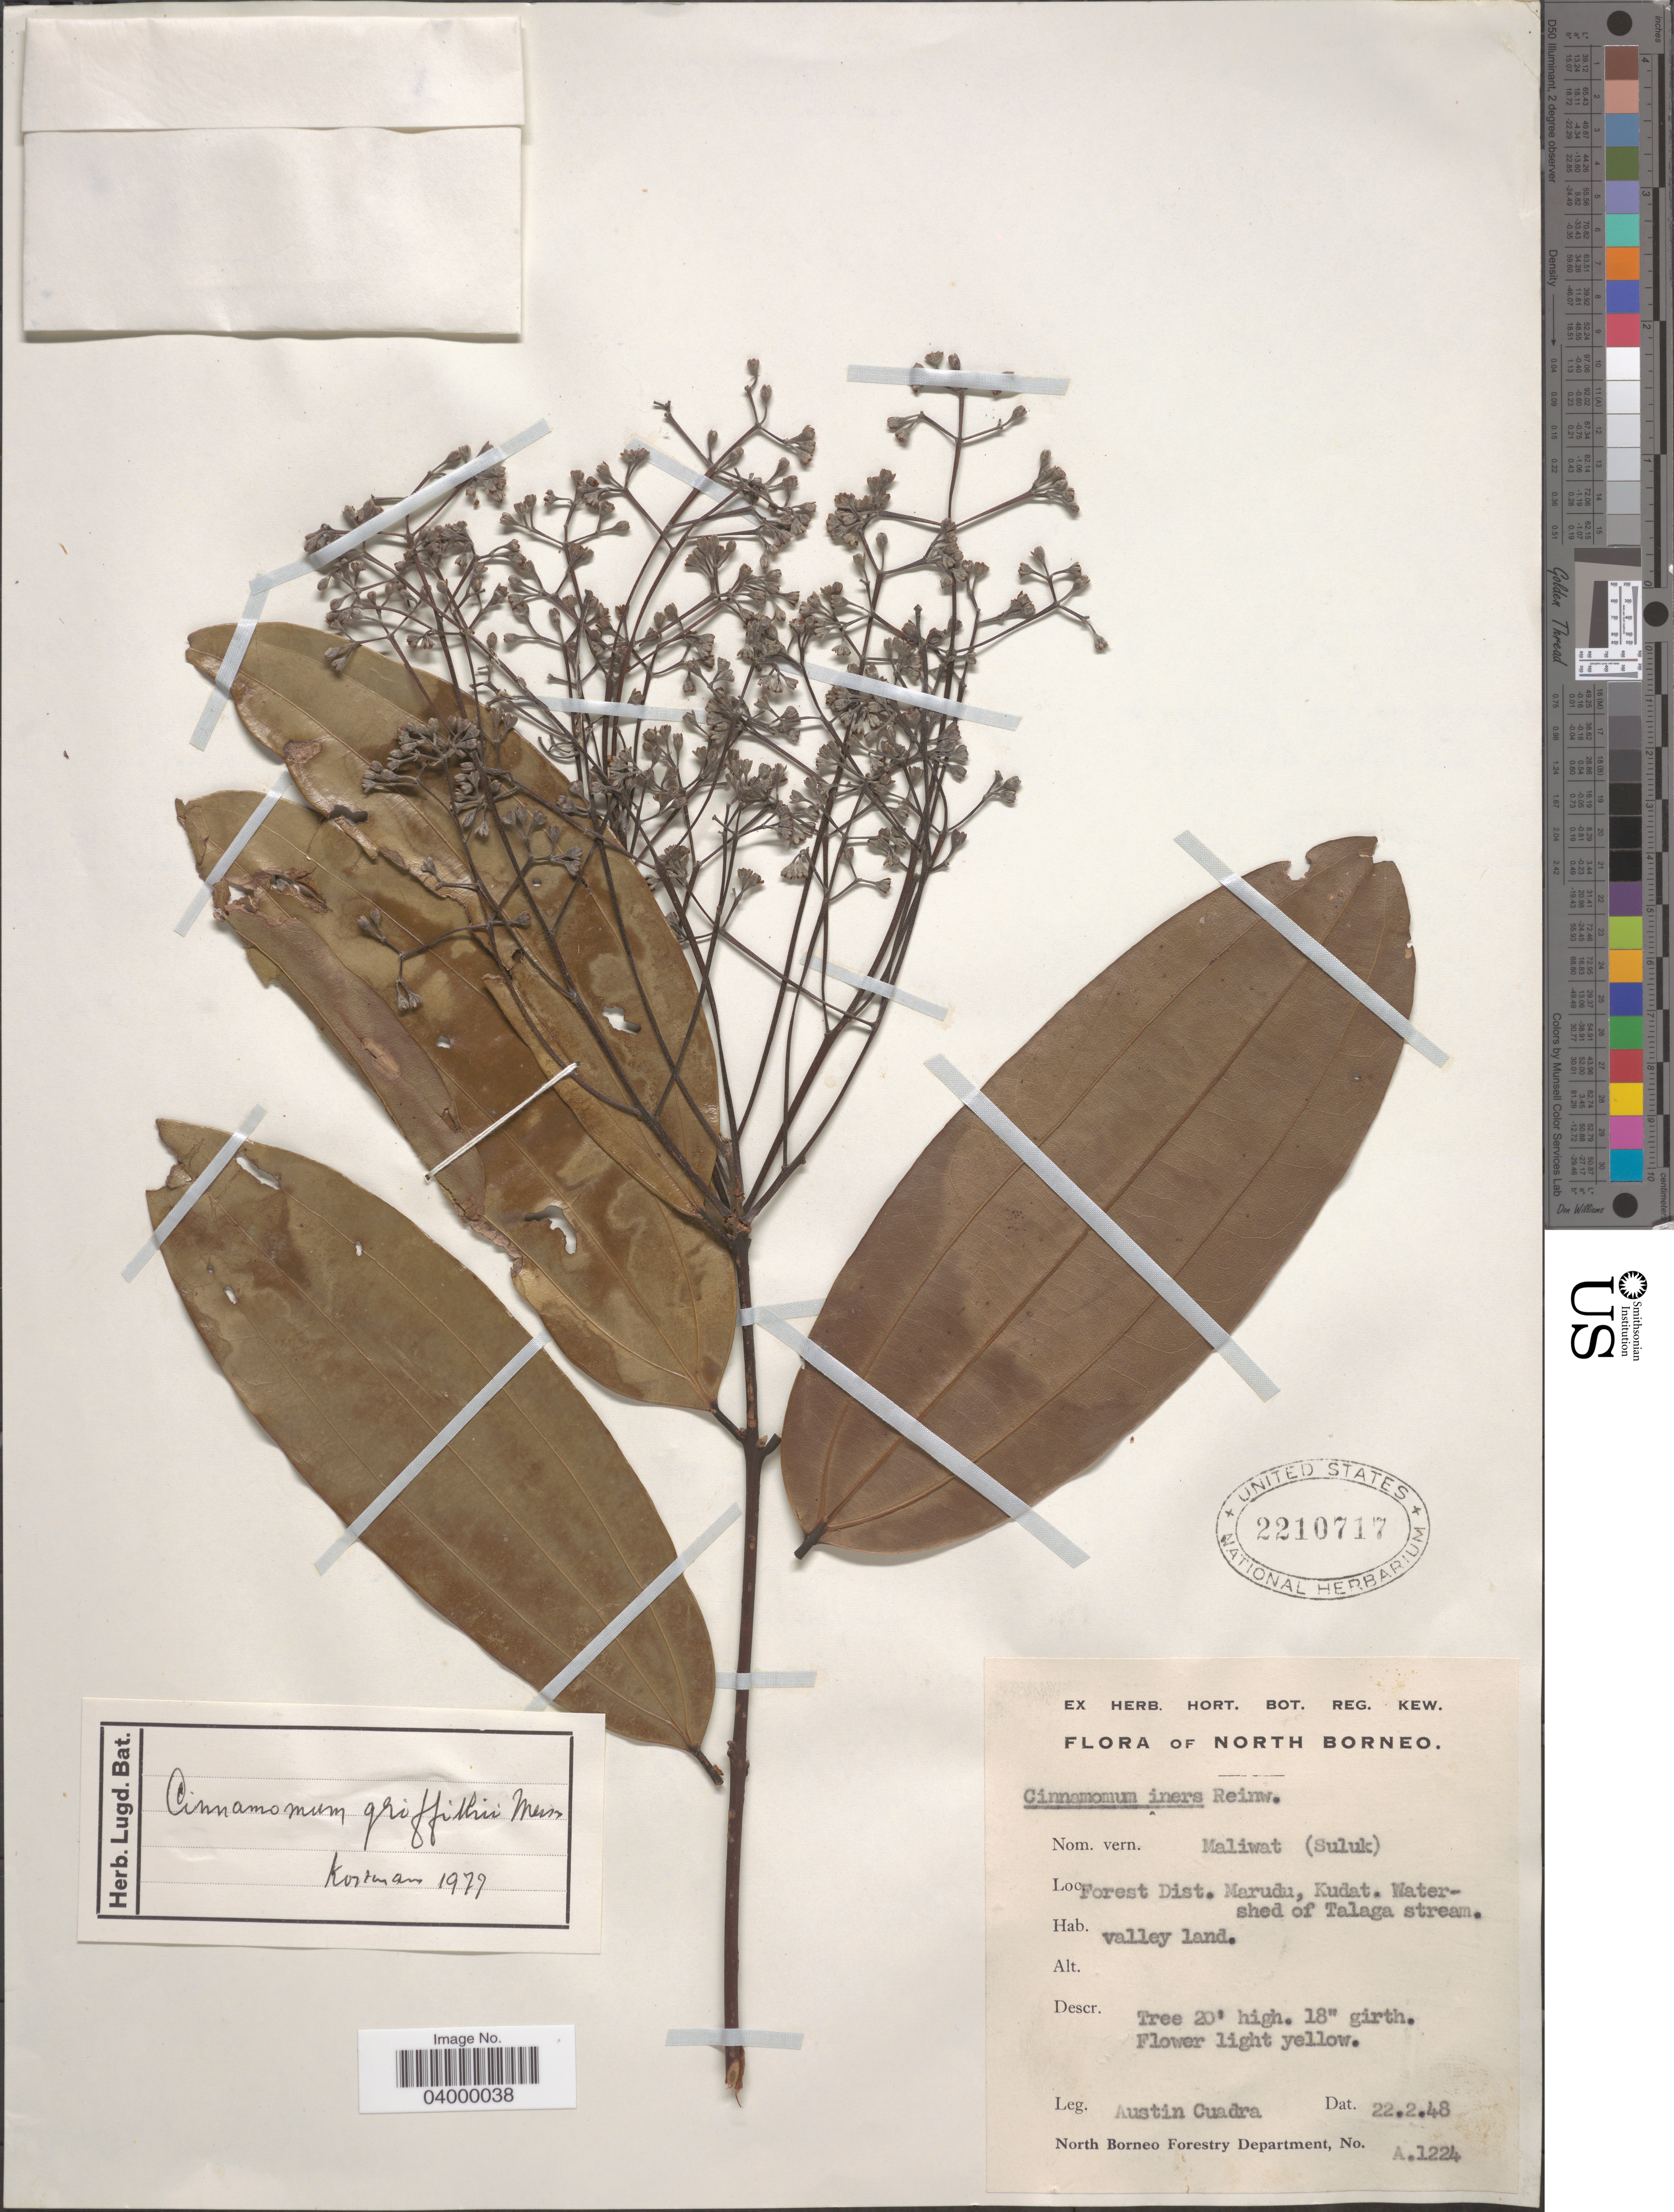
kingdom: Plantae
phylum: Tracheophyta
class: Magnoliopsida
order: Laurales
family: Lauraceae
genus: Cinnamomum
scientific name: Cinnamomum griffithii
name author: Meisn.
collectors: A. Cuadra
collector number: A.1224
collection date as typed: Transcribed d/m/y: 22/2/48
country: Malaysia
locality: North Borneo. Forest Dist. Marudu, Kudat. Watershed of Talaga stream.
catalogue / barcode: US 2210717